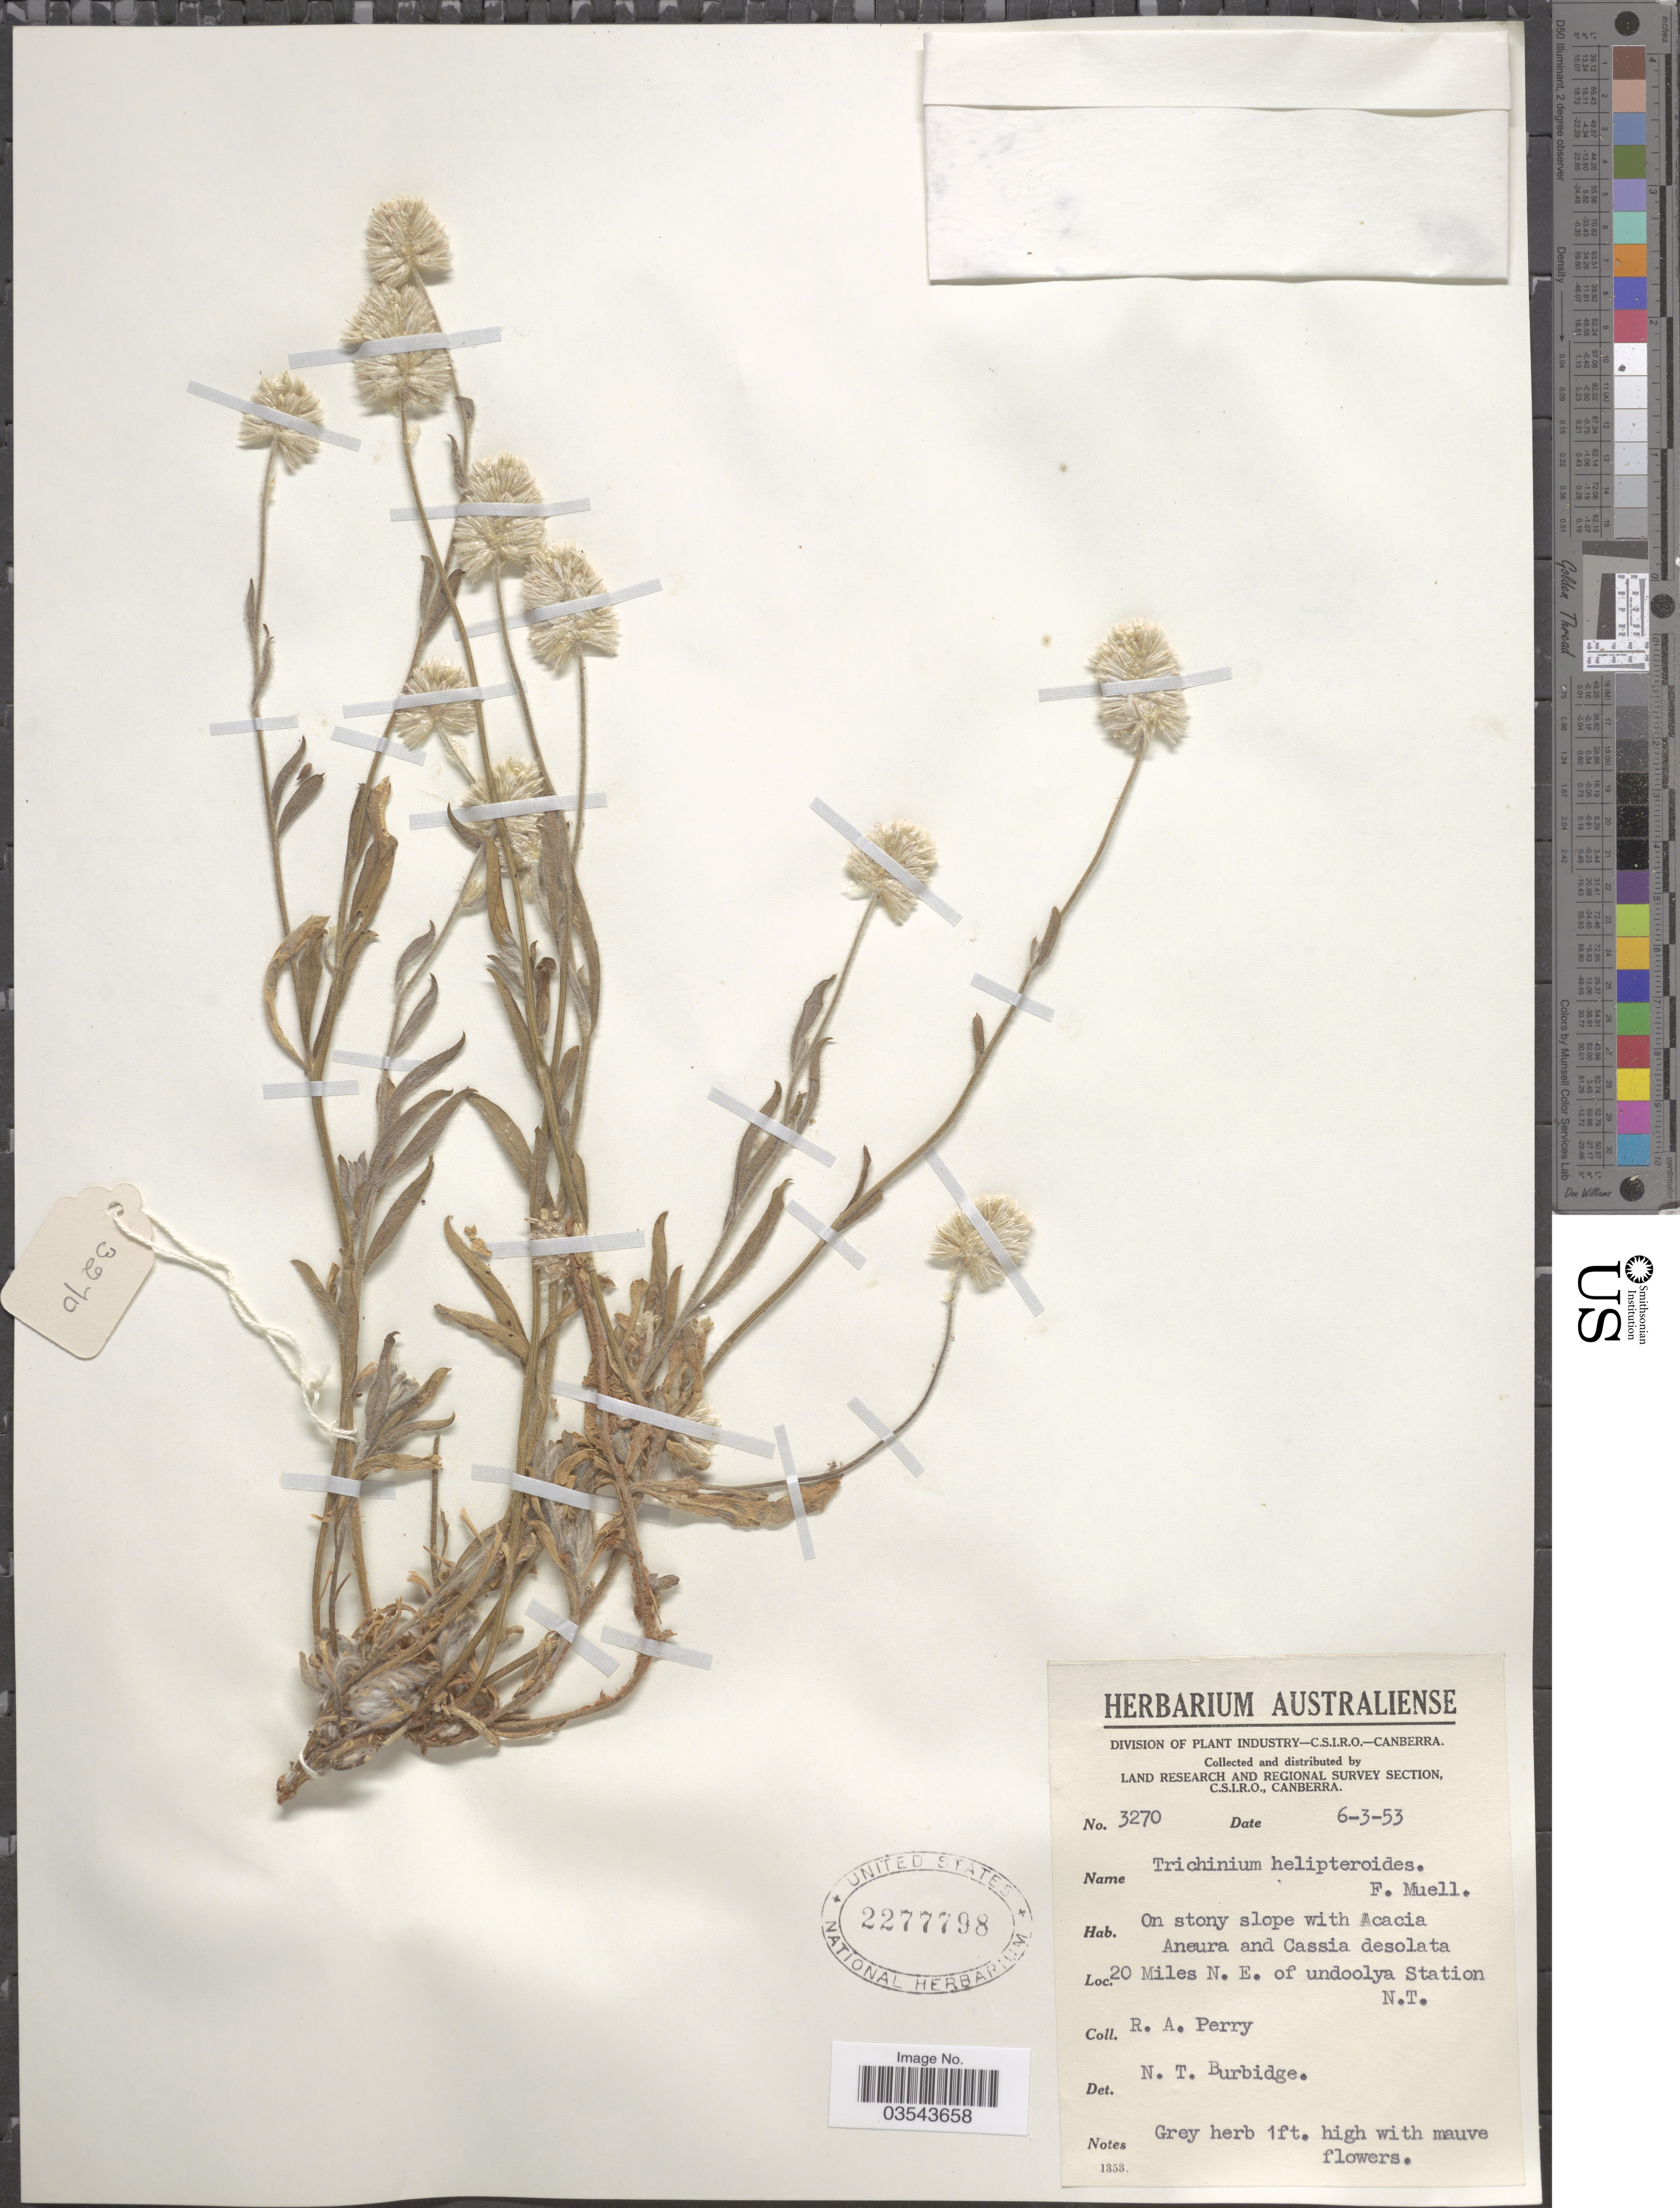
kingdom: Plantae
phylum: Tracheophyta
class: Magnoliopsida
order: Caryophyllales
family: Amaranthaceae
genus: Ptilotus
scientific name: Ptilotus helipteroides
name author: F. Muell.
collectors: Perry, R. A.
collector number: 3270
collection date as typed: Transcribed d/m/y: 6/3/53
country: Australia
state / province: Northern Territory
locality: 20 Miles N.E. of undoolya Station N.T.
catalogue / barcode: US 2277798